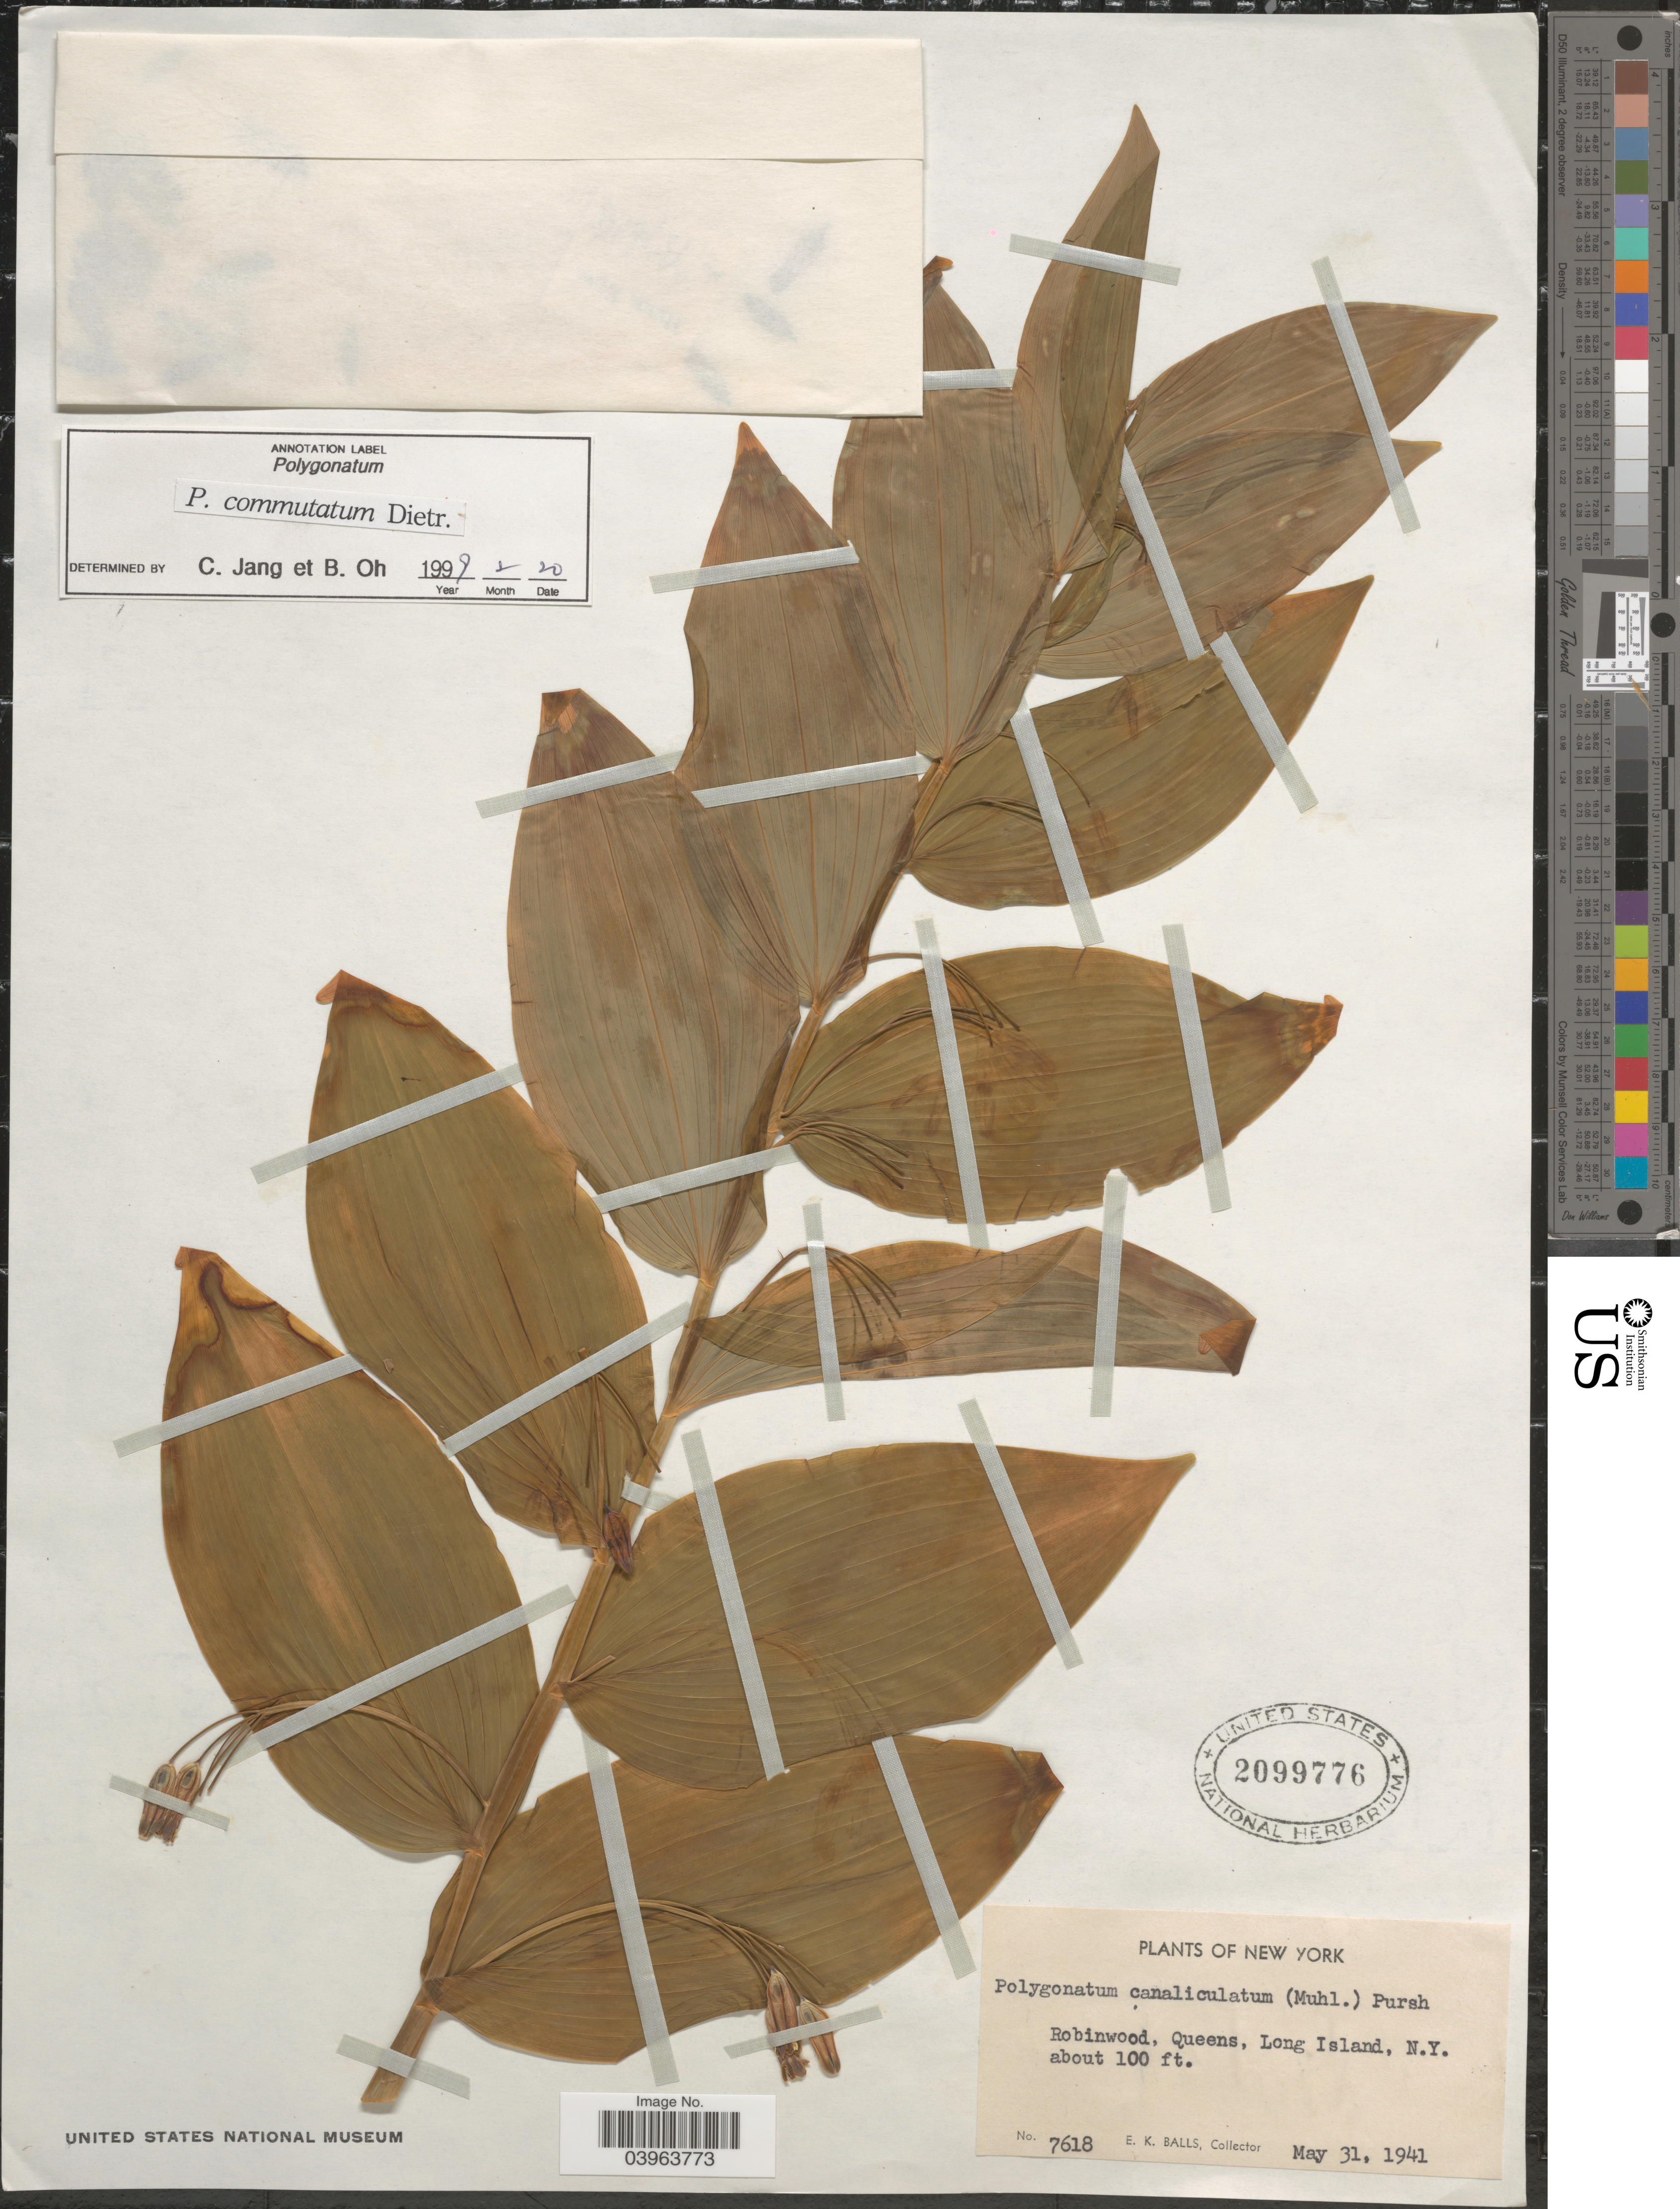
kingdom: Plantae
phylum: Tracheophyta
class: Liliopsida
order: Asparagales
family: Asparagaceae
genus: Polygonatum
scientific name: Polygonatum commutatum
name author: (Schult. f.) A. Dietr.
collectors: E. K. Balls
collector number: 7618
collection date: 1941-05-31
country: United States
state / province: New York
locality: Robinwood, Queens, Long Island, N.Y.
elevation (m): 30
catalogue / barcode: US 2099776